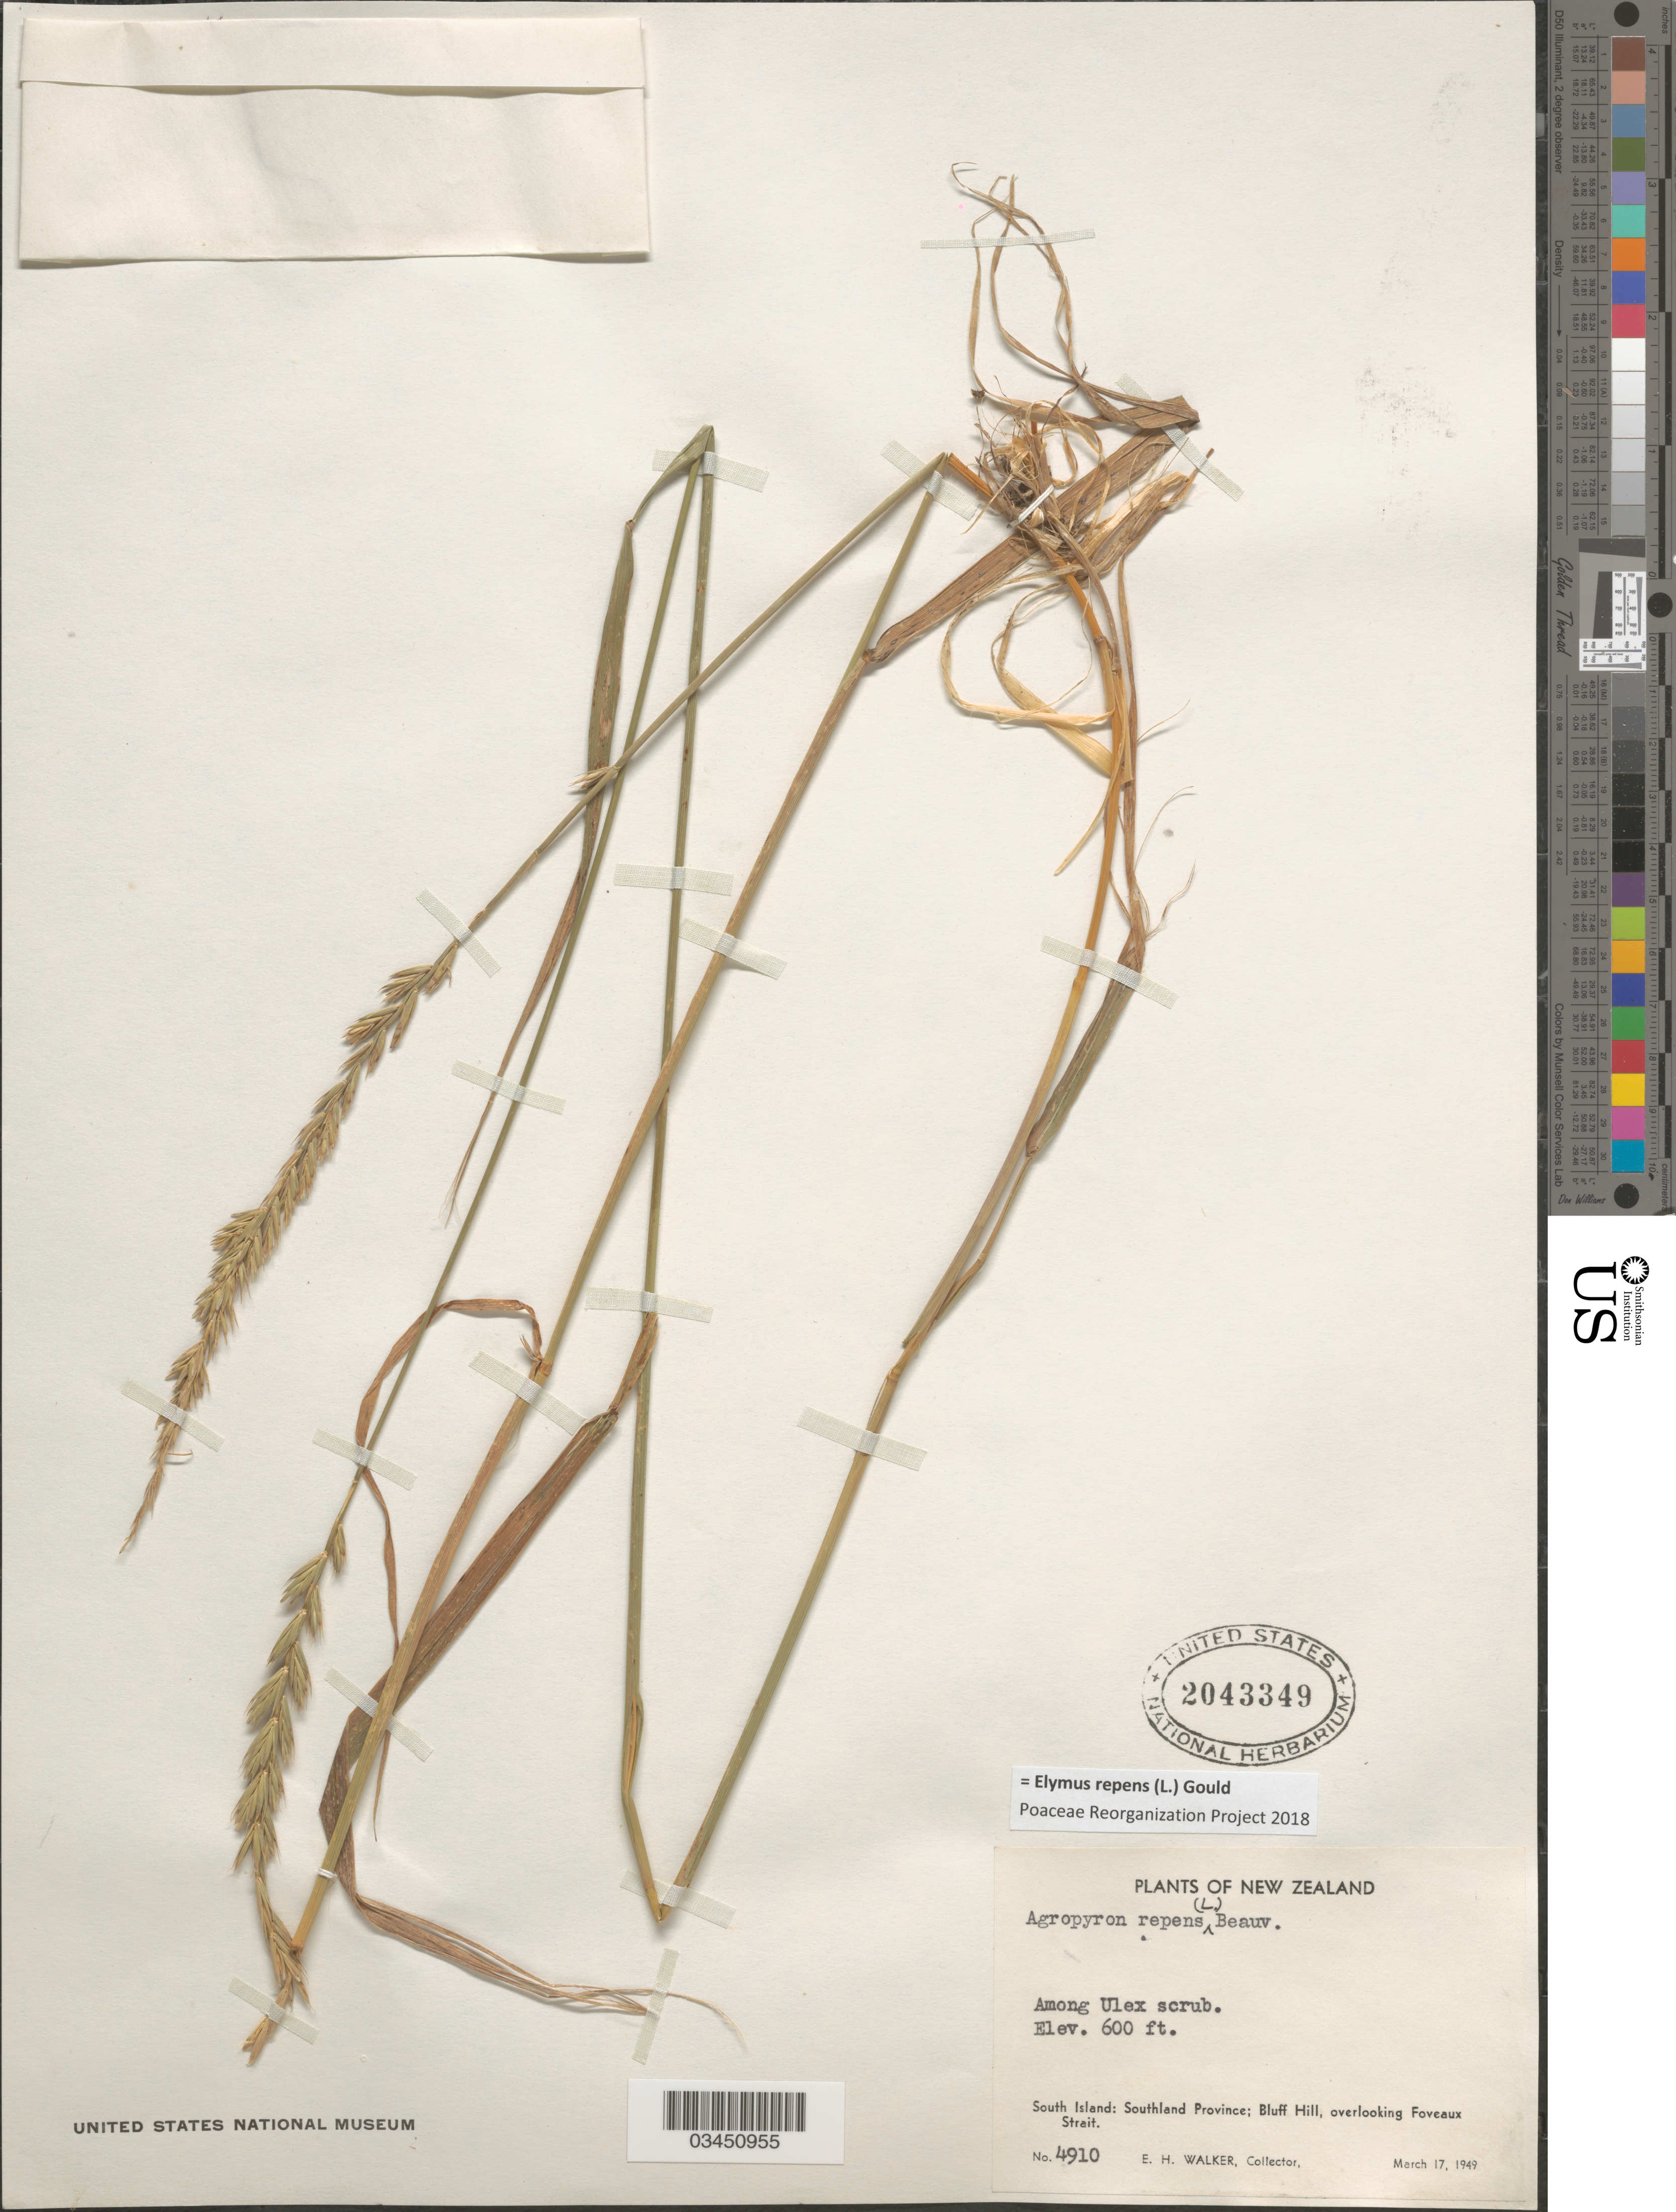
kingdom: Plantae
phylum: Tracheophyta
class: Liliopsida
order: Poales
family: Poaceae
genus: Elymus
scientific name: Elymus repens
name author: (L.) Gould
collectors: E. H. Walker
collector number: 4910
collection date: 1949-03-17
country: New Zealand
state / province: Southland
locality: South Island; Bluff Hill, overlooking Foveaux Strait.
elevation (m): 183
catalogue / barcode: US 2043349